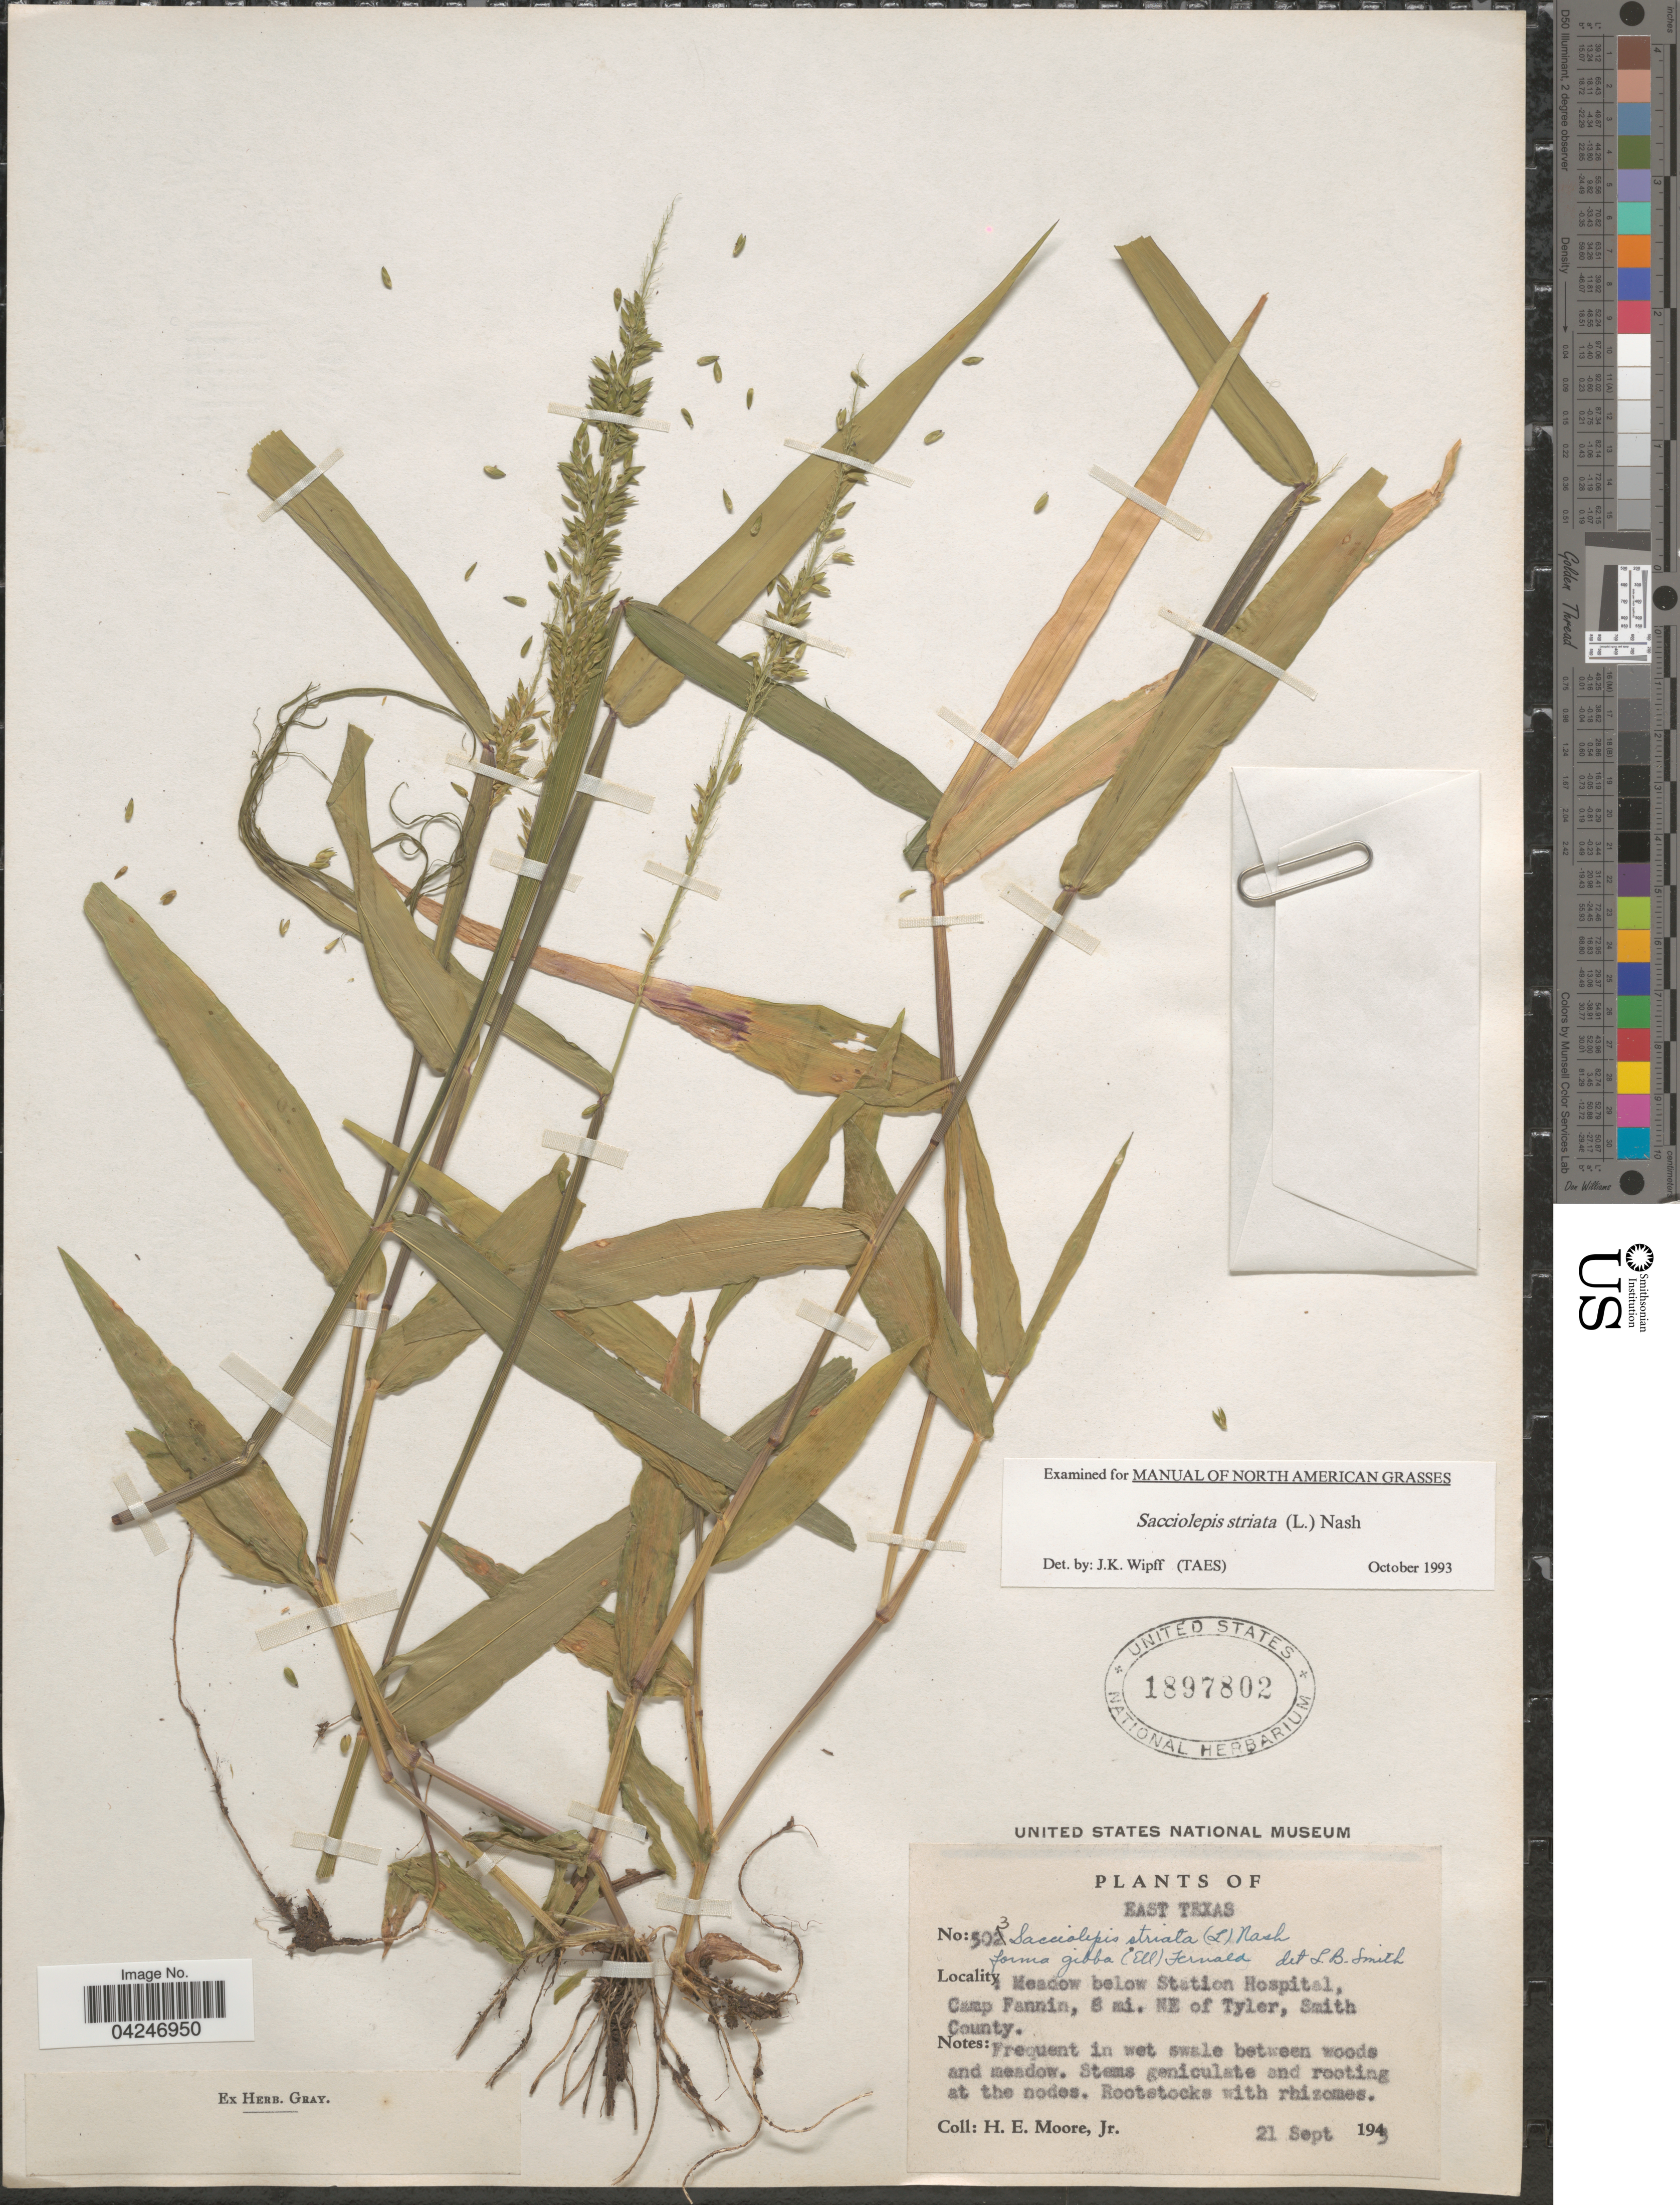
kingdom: Plantae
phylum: Tracheophyta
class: Liliopsida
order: Poales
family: Poaceae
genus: Sacciolepis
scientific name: Sacciolepis striata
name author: (L.) Nash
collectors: H. Moore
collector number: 503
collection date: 1943-09-21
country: United States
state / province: Texas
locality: East Texas. Meadow below Station Hospital, Camp Fannin, 8 mi. NE of Tyler, Smith County.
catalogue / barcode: US 1897802